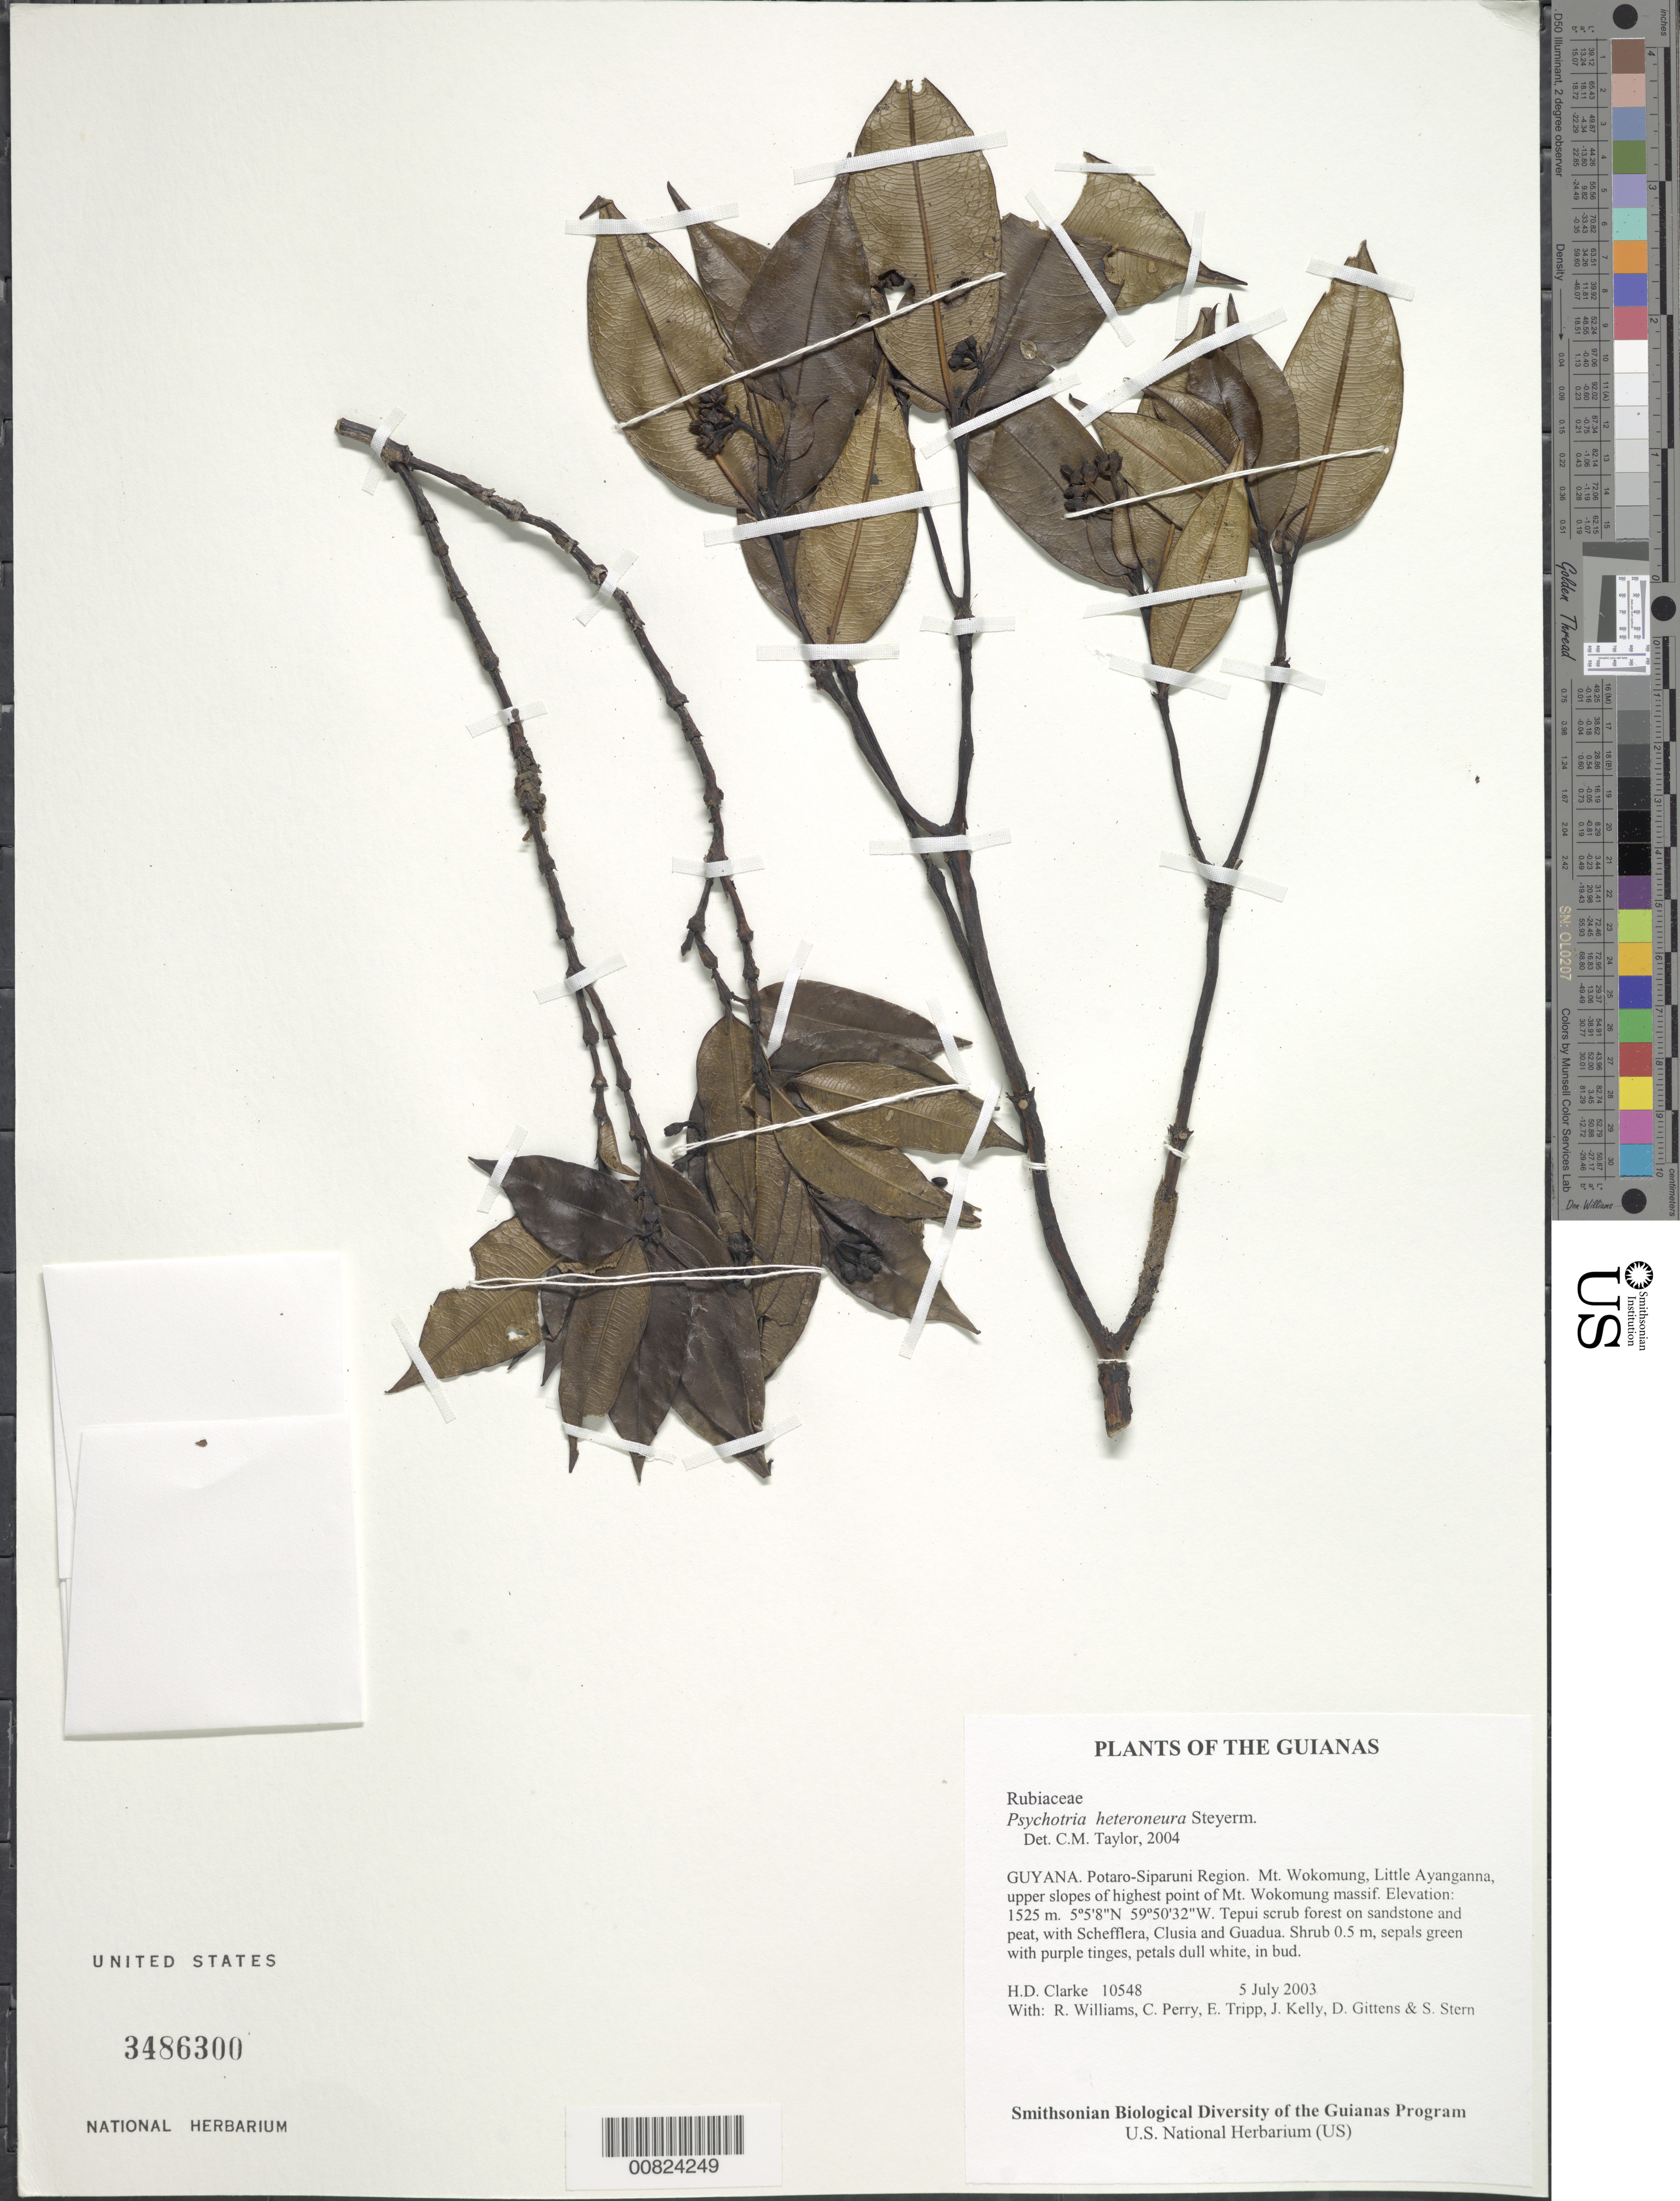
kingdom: Plantae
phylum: Tracheophyta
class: Magnoliopsida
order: Gentianales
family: Rubiaceae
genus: Psychotria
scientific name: Psychotria heteroneura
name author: Steyerm.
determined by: Taylor, Charlotte M.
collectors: H. D. Clarke, R. Williams, C. Perry, E. Tripp, J. Kelly, D. Gittens & S. R. Stern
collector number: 10548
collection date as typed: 5 July 2003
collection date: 2003-07-05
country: Guyana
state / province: Potaro-Siparuni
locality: Mt. Wokomung, Little Ayanganna, upper slopes of highest point of Mt. Wokomung massif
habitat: Tepui scrub forest on sandstone and peat, with Schefflera, Clusia and Guadua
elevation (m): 1525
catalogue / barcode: US 3486300